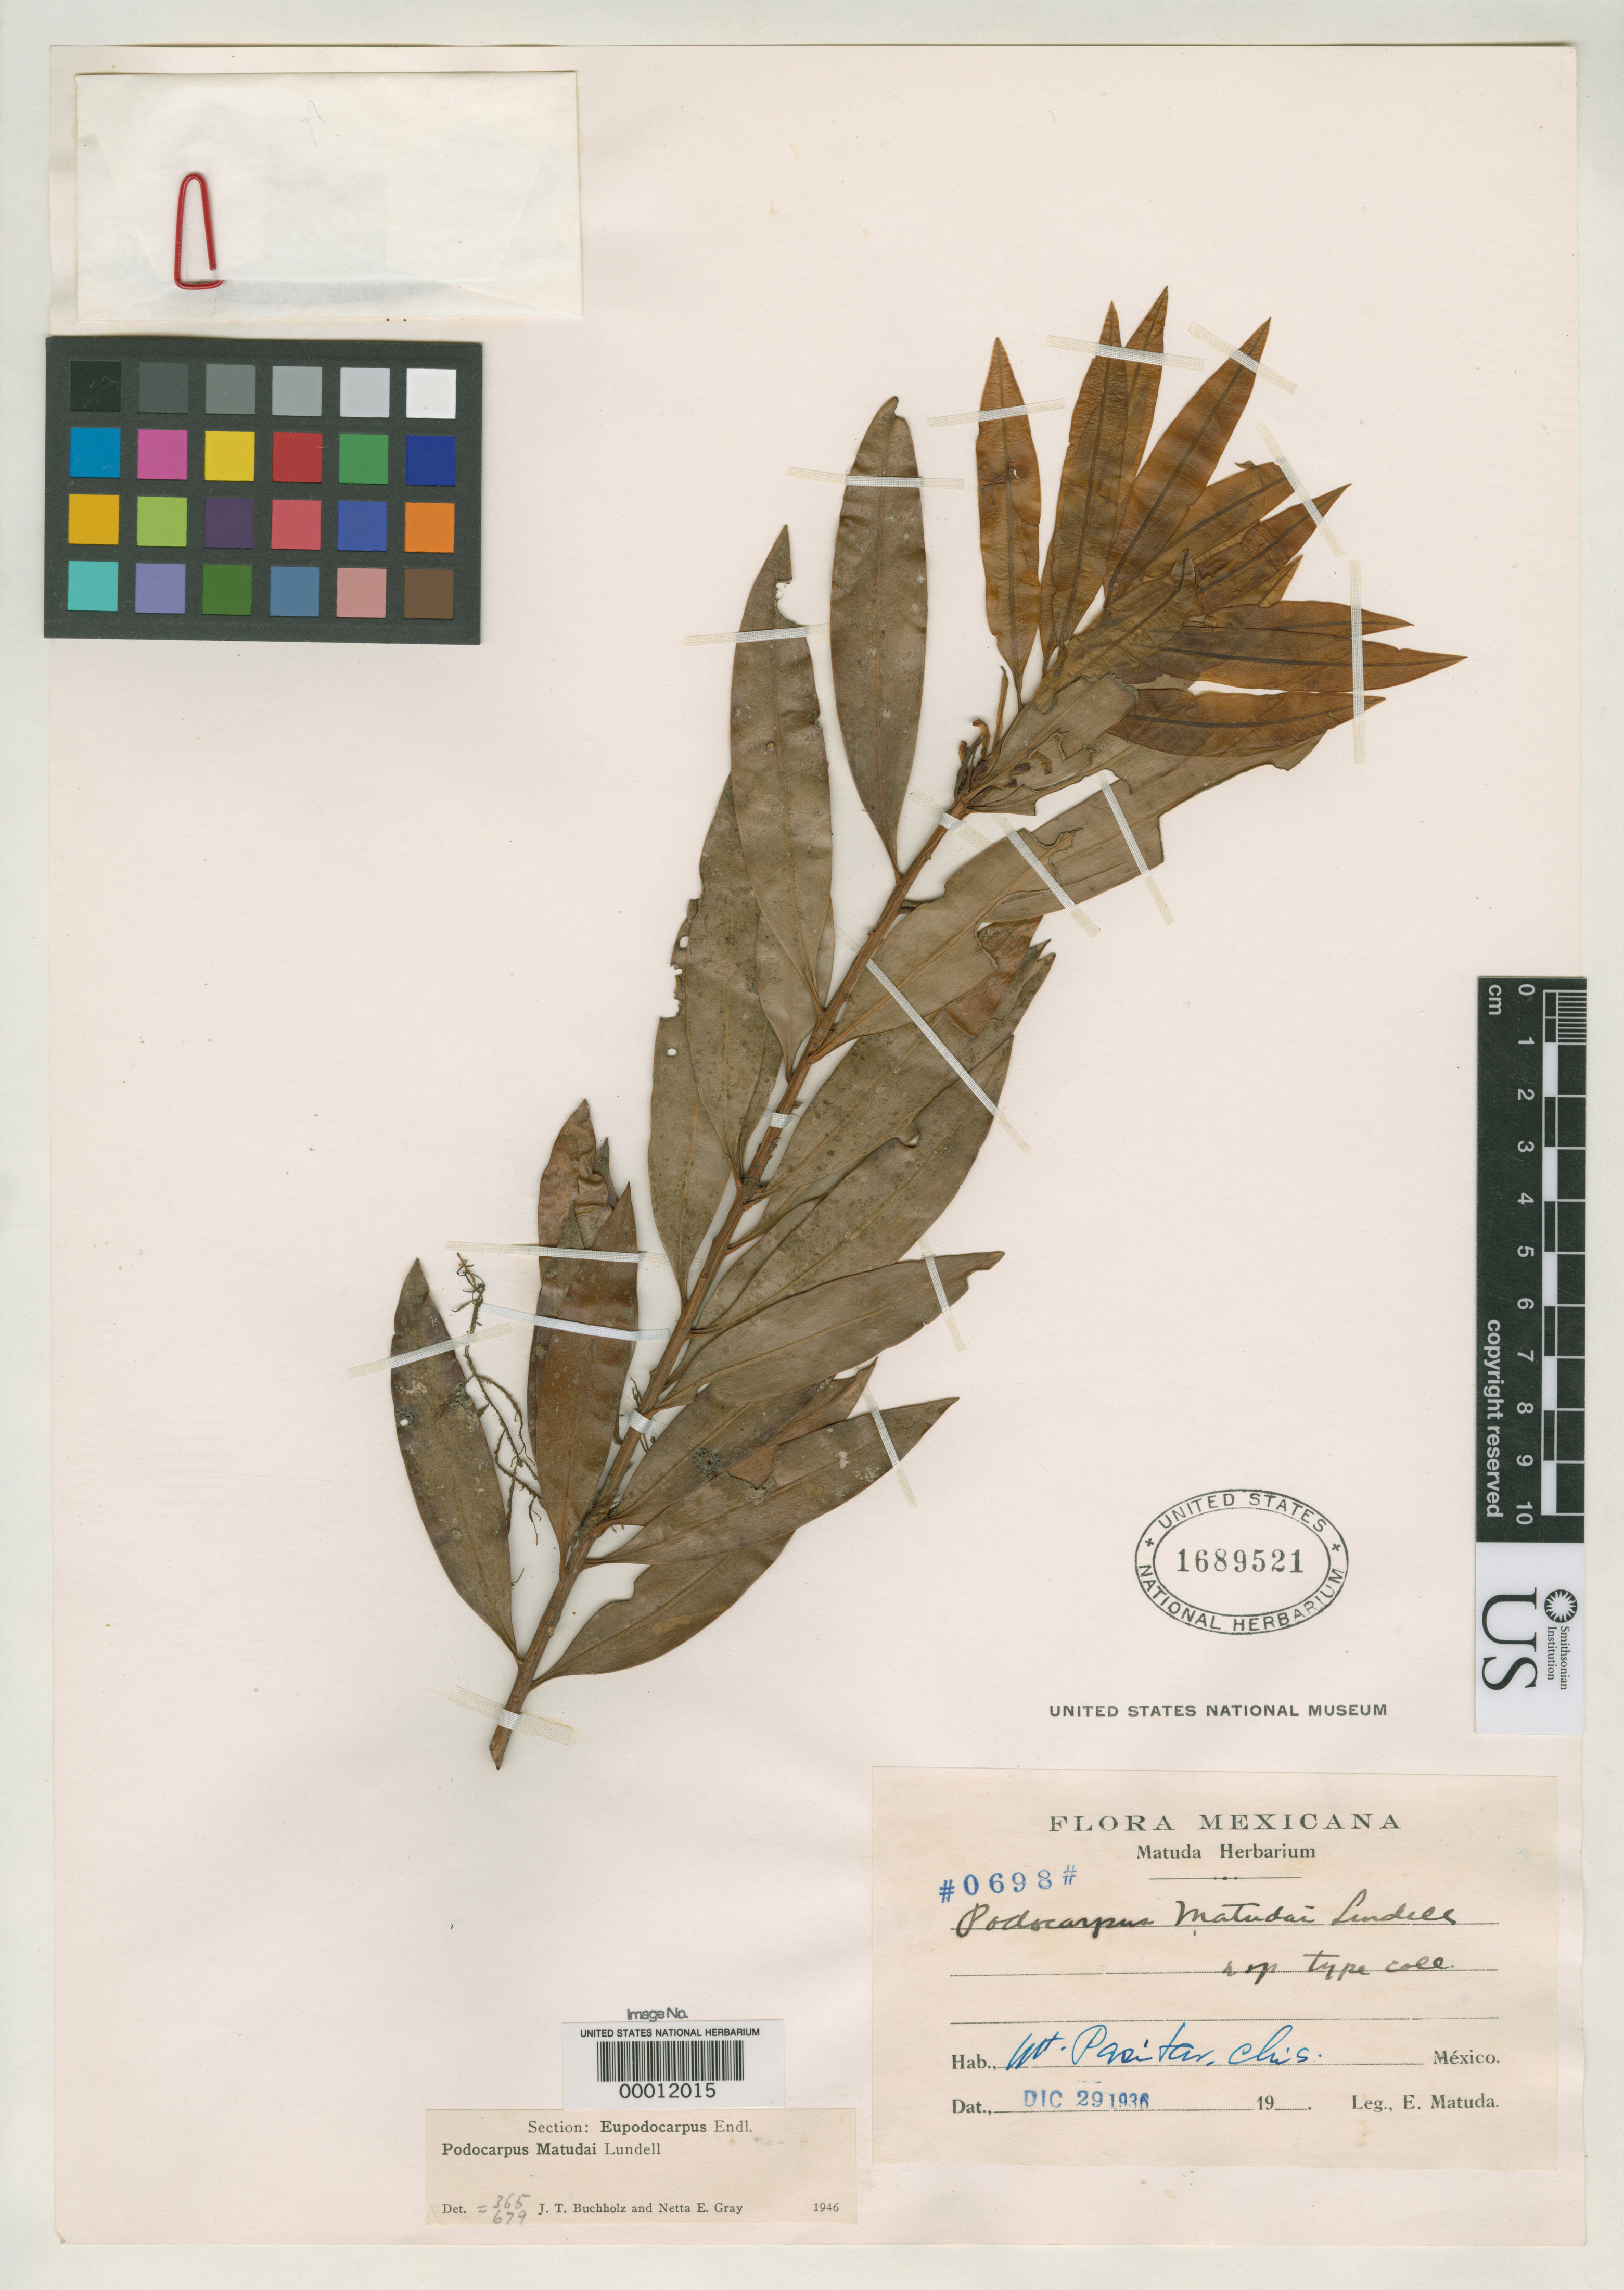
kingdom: Plantae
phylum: Tracheophyta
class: Pinopsida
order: Pinales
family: Podocarpaceae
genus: Podocarpus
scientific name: Podocarpus matudae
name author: Lundell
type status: Isotype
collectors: E. Matuda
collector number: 698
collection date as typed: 29 Dec 1936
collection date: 1936-12-29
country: Mexico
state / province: Chiapas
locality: Mt. Pasitar.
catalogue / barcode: US 1689521